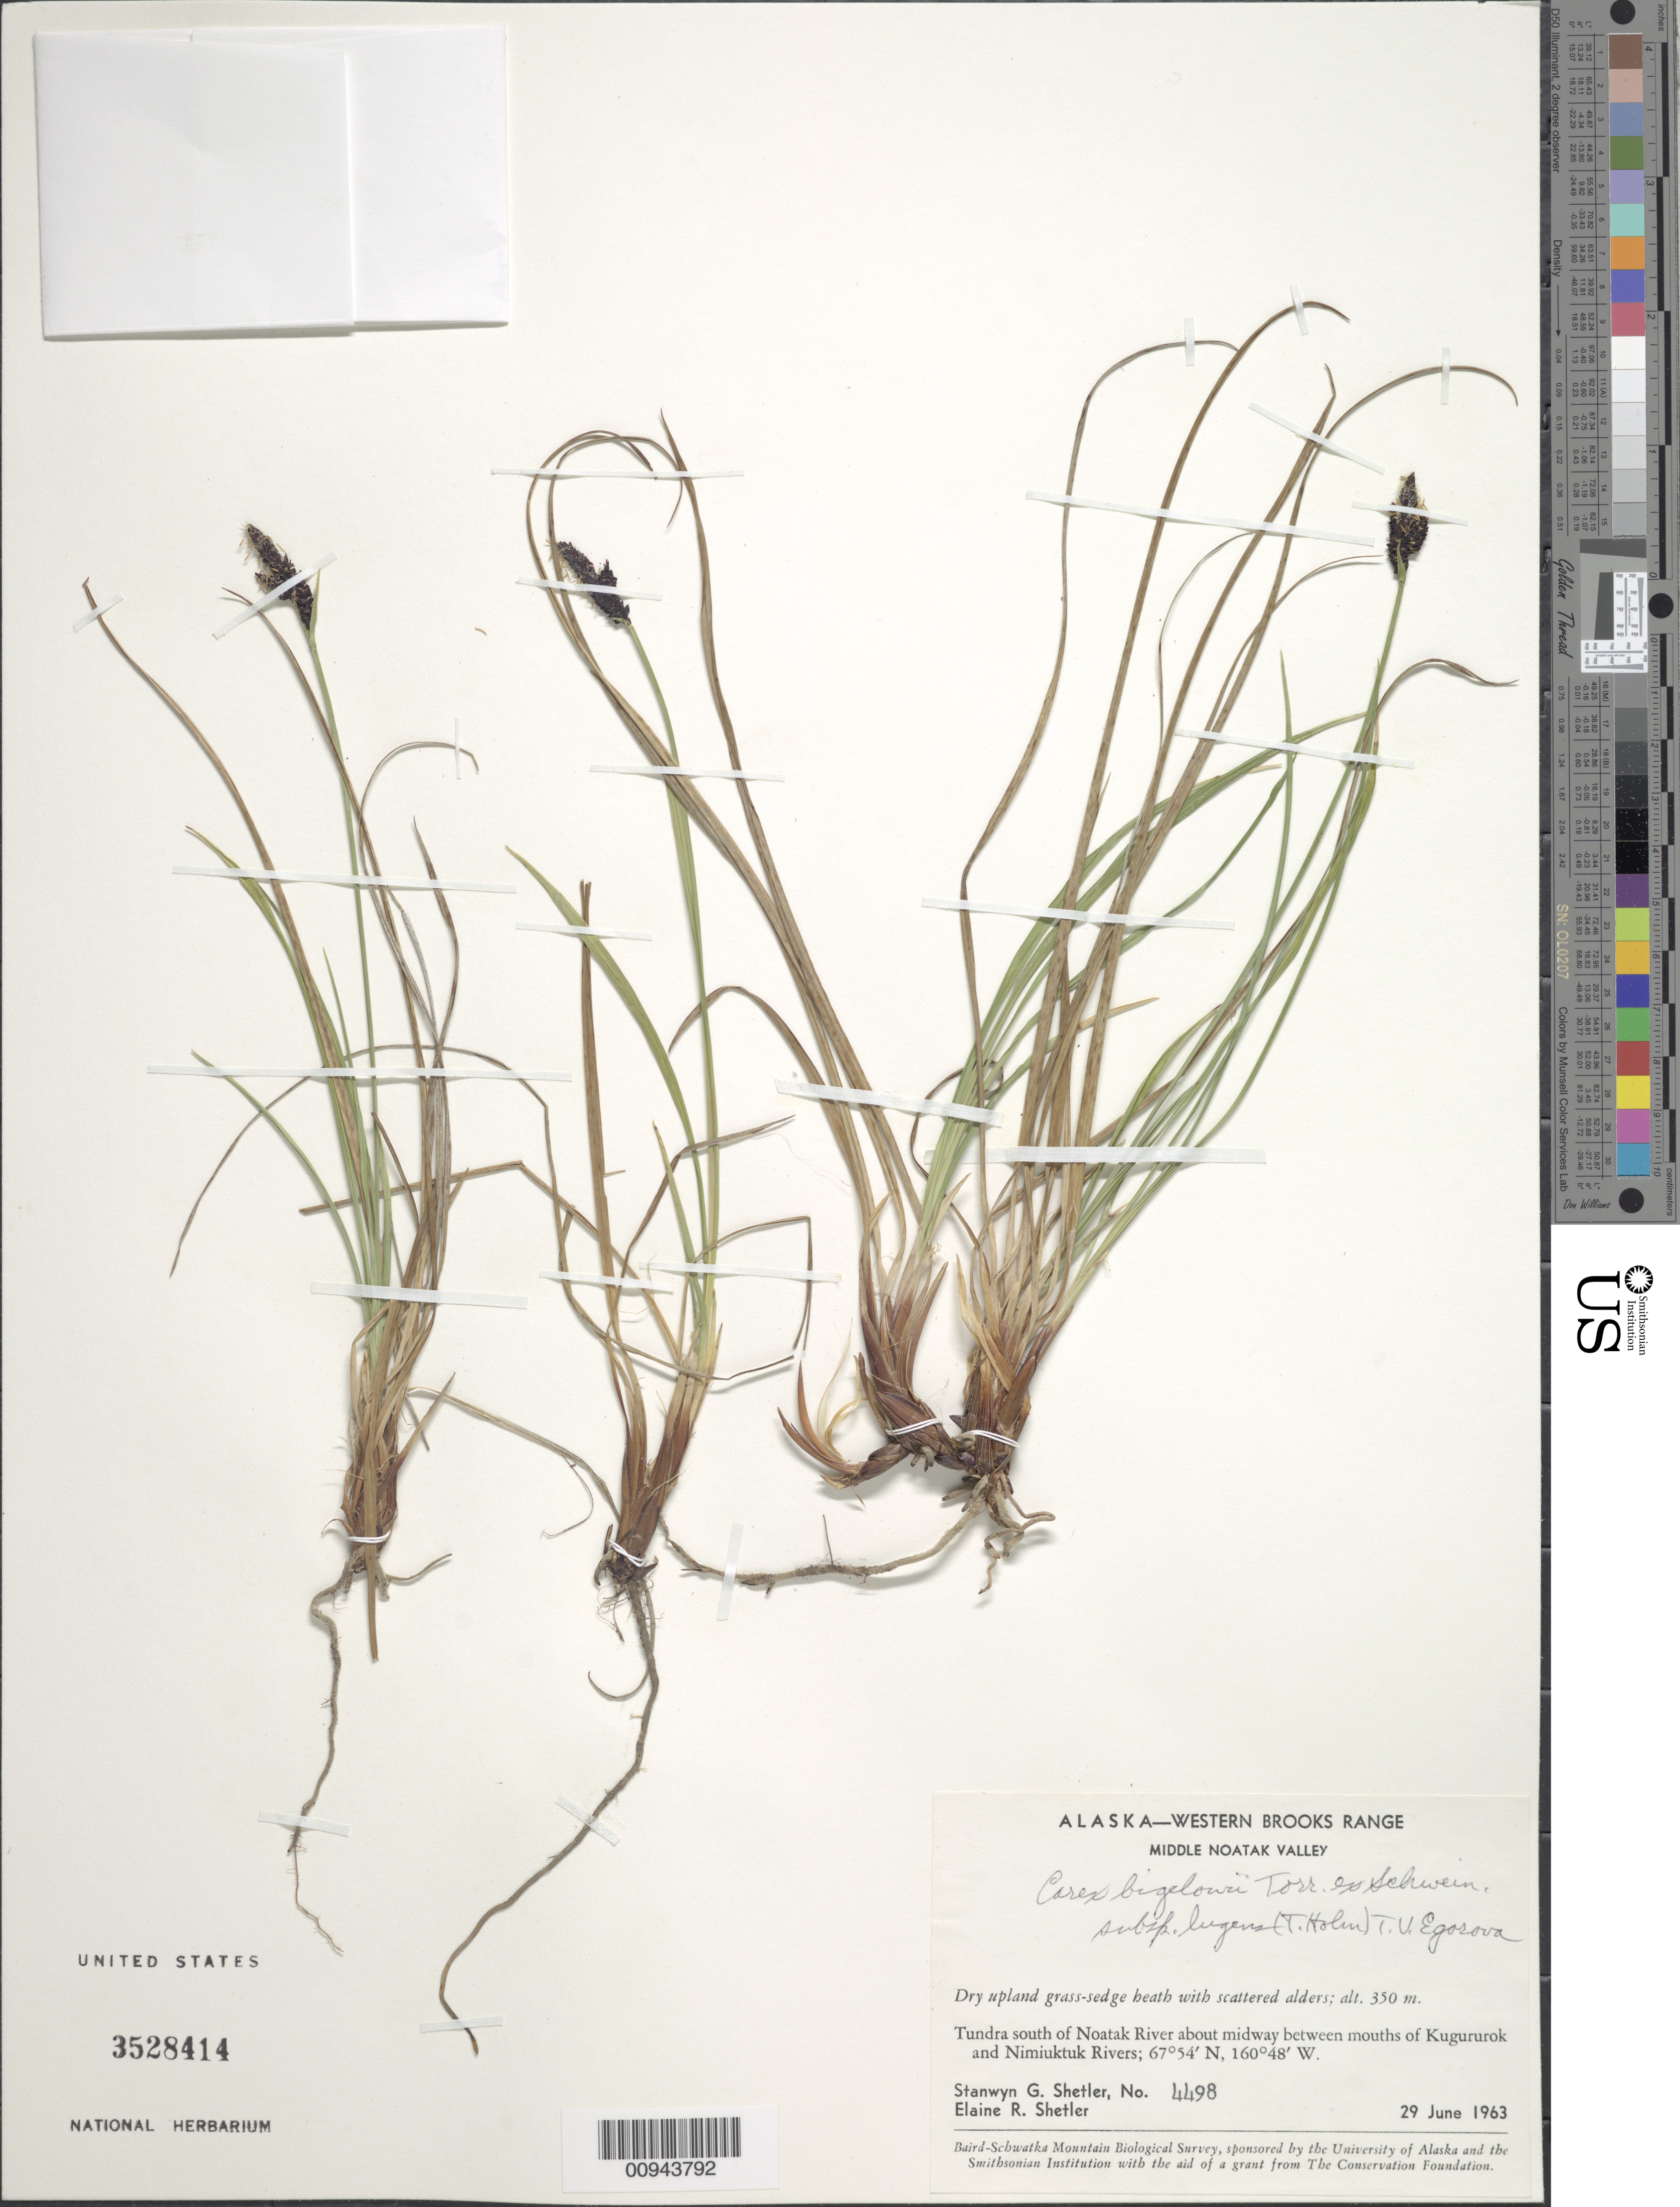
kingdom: Plantae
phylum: Tracheophyta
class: Liliopsida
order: Poales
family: Cyperaceae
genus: Carex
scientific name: Carex bigelowii subsp. lugens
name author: (Holm) T.V. Egorova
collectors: S. Shetler & E. R. Shetler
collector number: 4498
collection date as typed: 29 Jun 1963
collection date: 1963-06-29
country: United States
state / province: Alaska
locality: S of Noatak River about midway between mouths of Kugururok and Nimiuktuk Rivers. Western Brooks Range, Middle Noatak Valley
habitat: Tundra. Dry upland grass-sedge heath with scattered alders.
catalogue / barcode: US 3528414